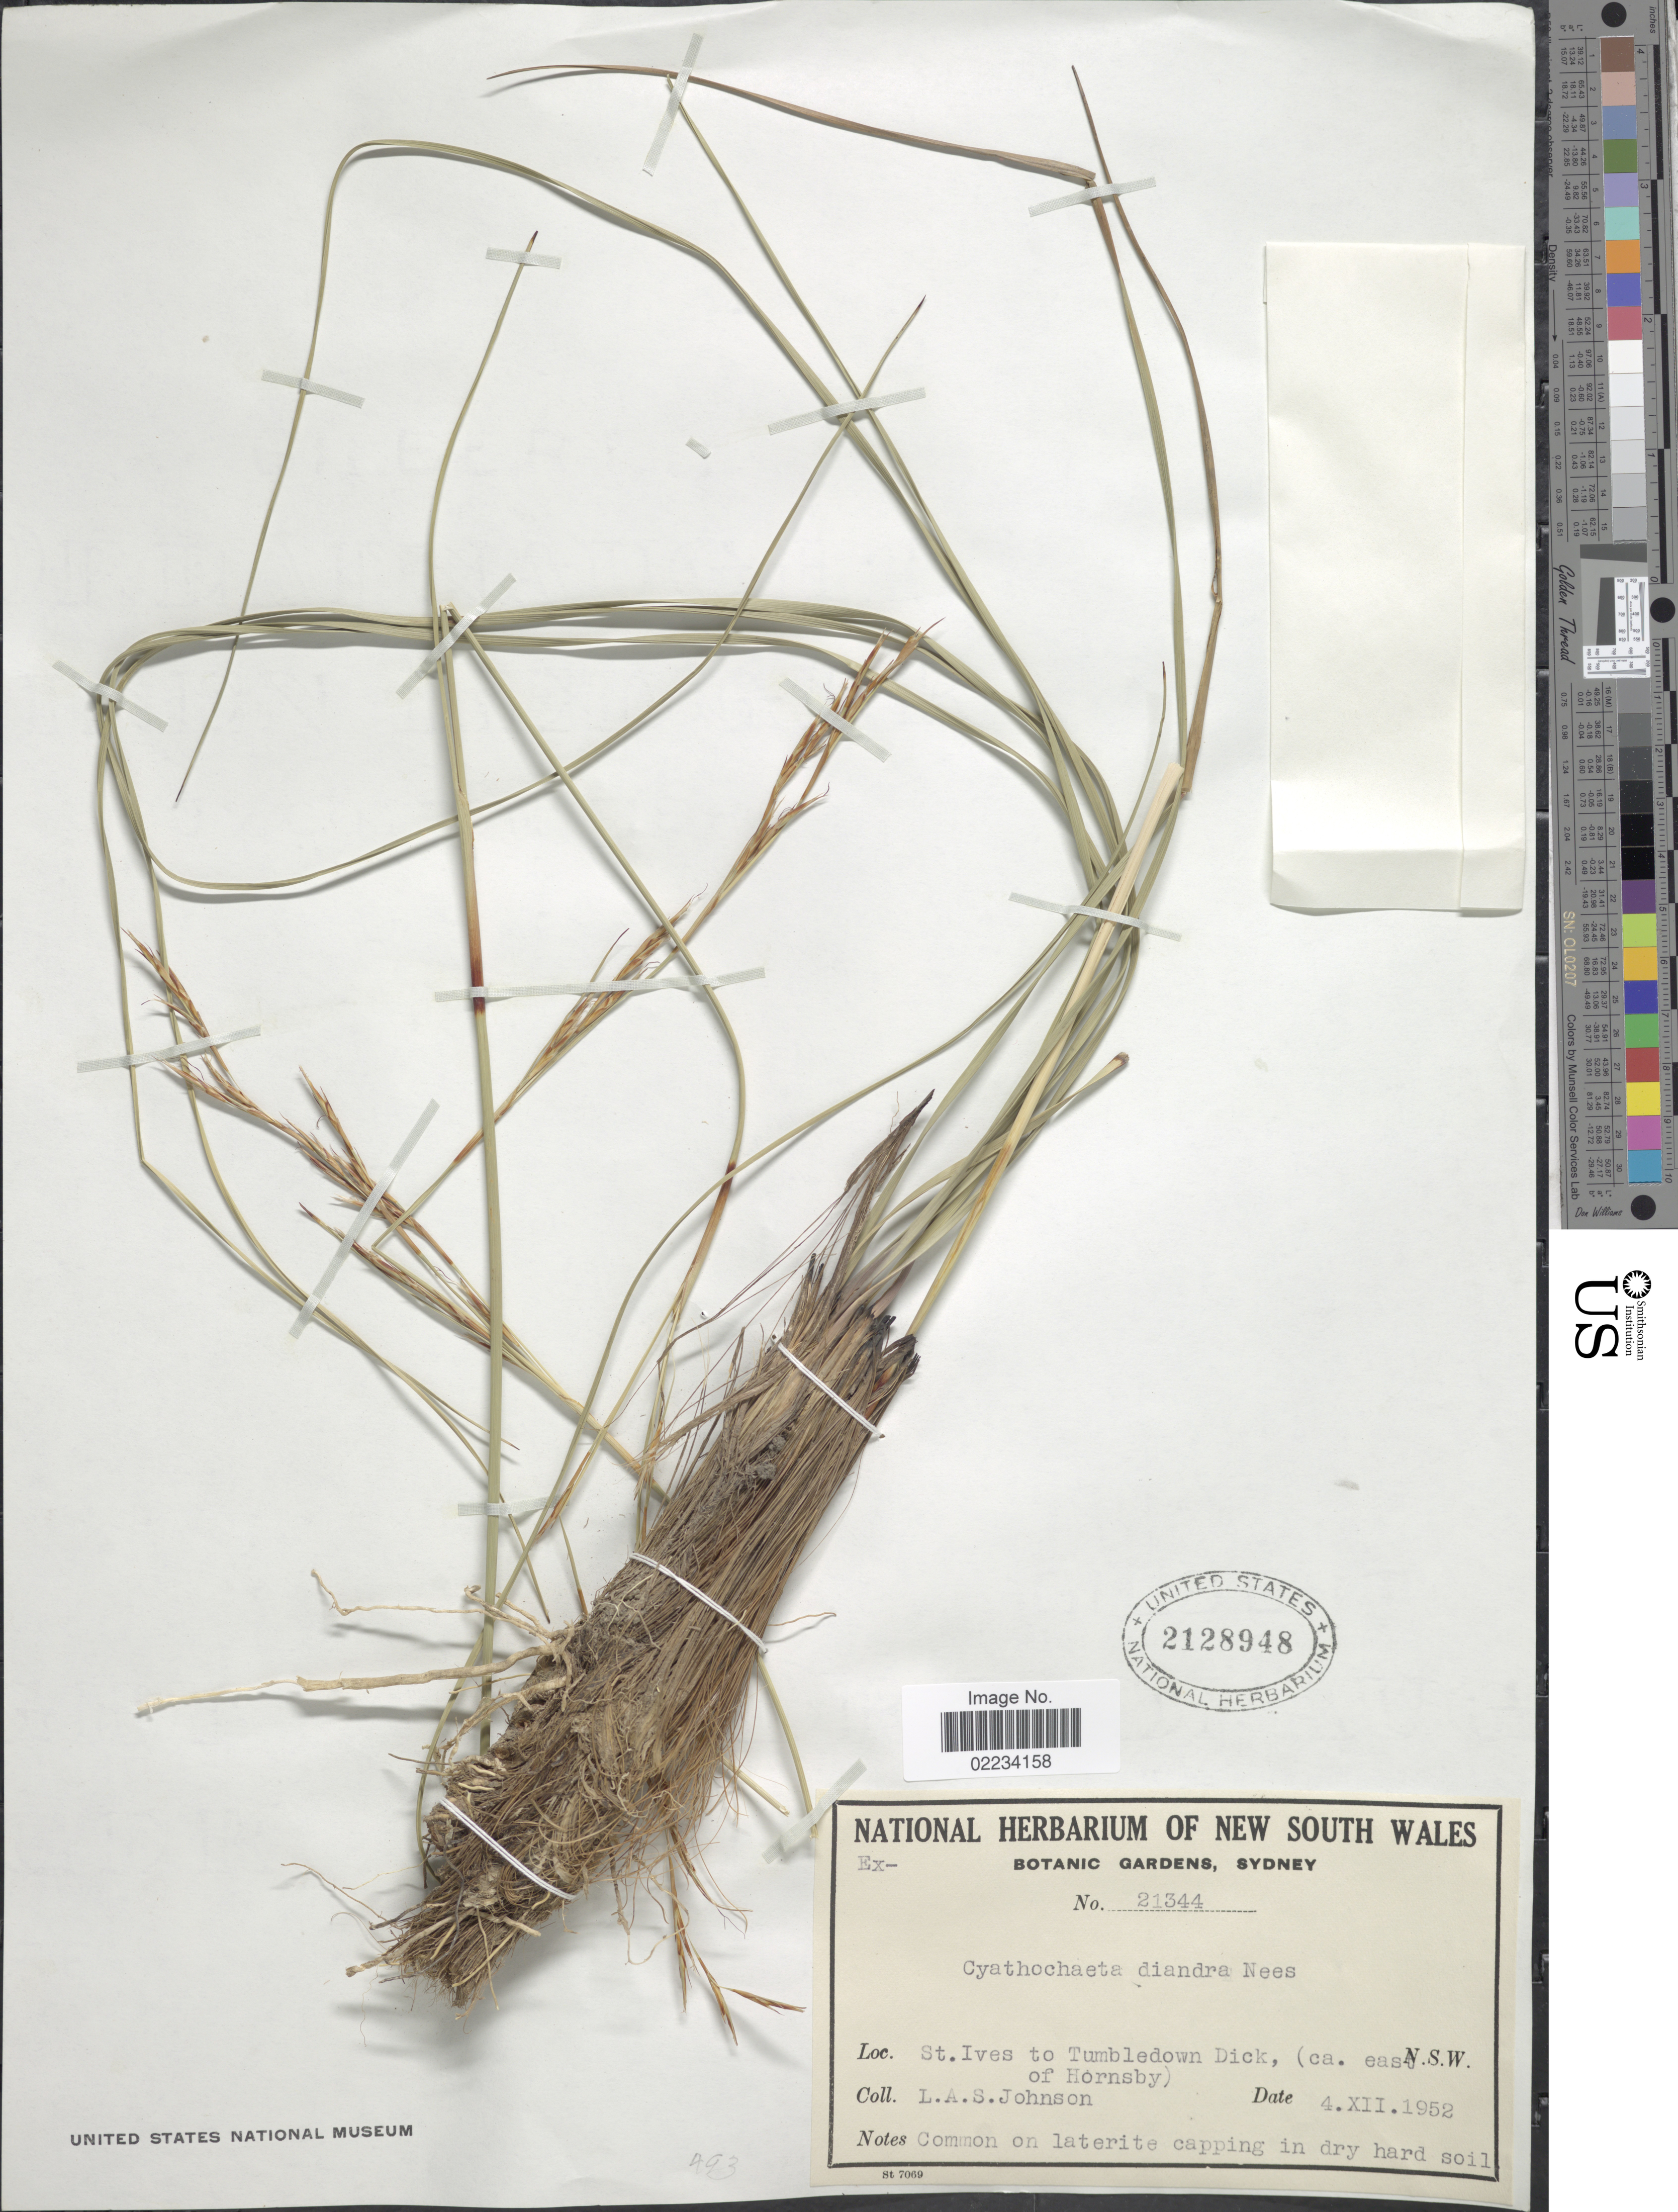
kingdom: Plantae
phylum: Tracheophyta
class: Liliopsida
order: Poales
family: Cyperaceae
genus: Cyathochaeta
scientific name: Cyathochaeta diandra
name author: (R. Br.) Nees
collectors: L. A. S. Johnson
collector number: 21344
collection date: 1952-12-04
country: Australia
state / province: New South Wales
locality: St Ives to Tumbledown Dick, (ca. east of Hornsby)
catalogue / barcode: US 2128948